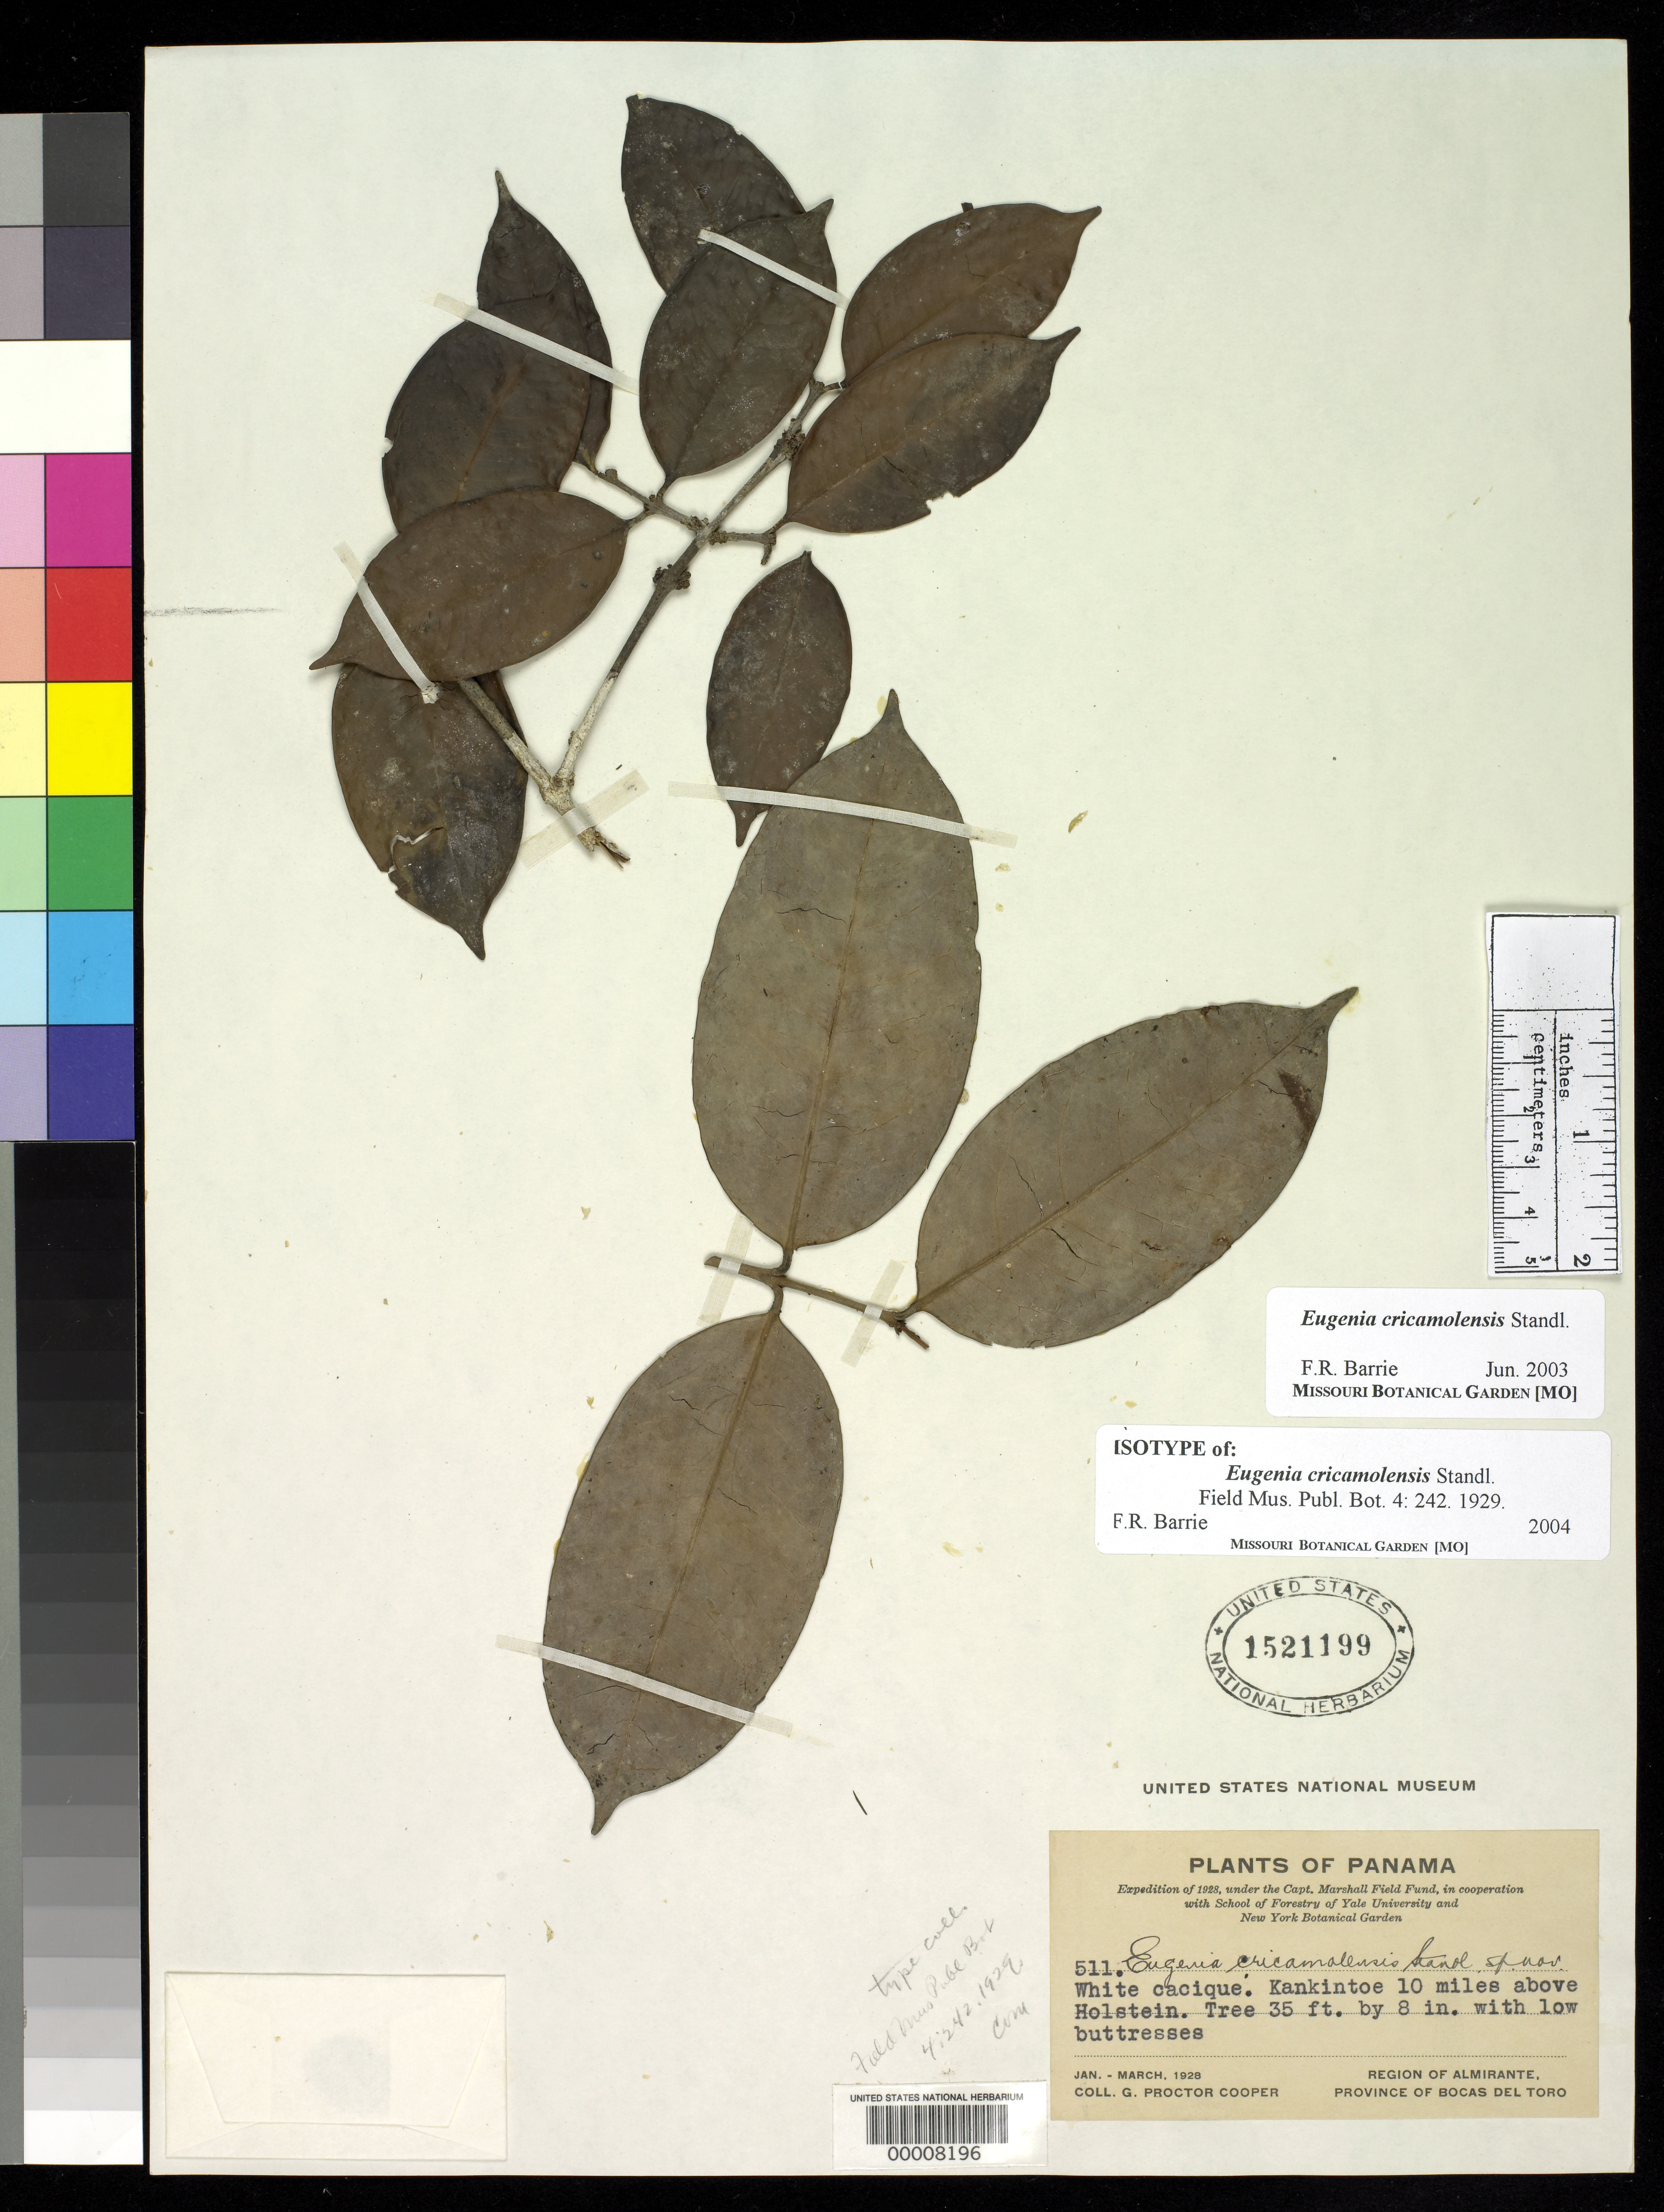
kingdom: Plantae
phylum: Tracheophyta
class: Magnoliopsida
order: Myrtales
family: Myrtaceae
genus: Eugenia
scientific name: Eugenia cricamolensis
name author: Standl.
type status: Isotype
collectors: G. Cooper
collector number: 511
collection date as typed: Jan 1928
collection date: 1928-01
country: Panama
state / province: Bocas del Toro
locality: Almirante Kankintoe 10 miles above Holstein.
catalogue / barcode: US 1521199